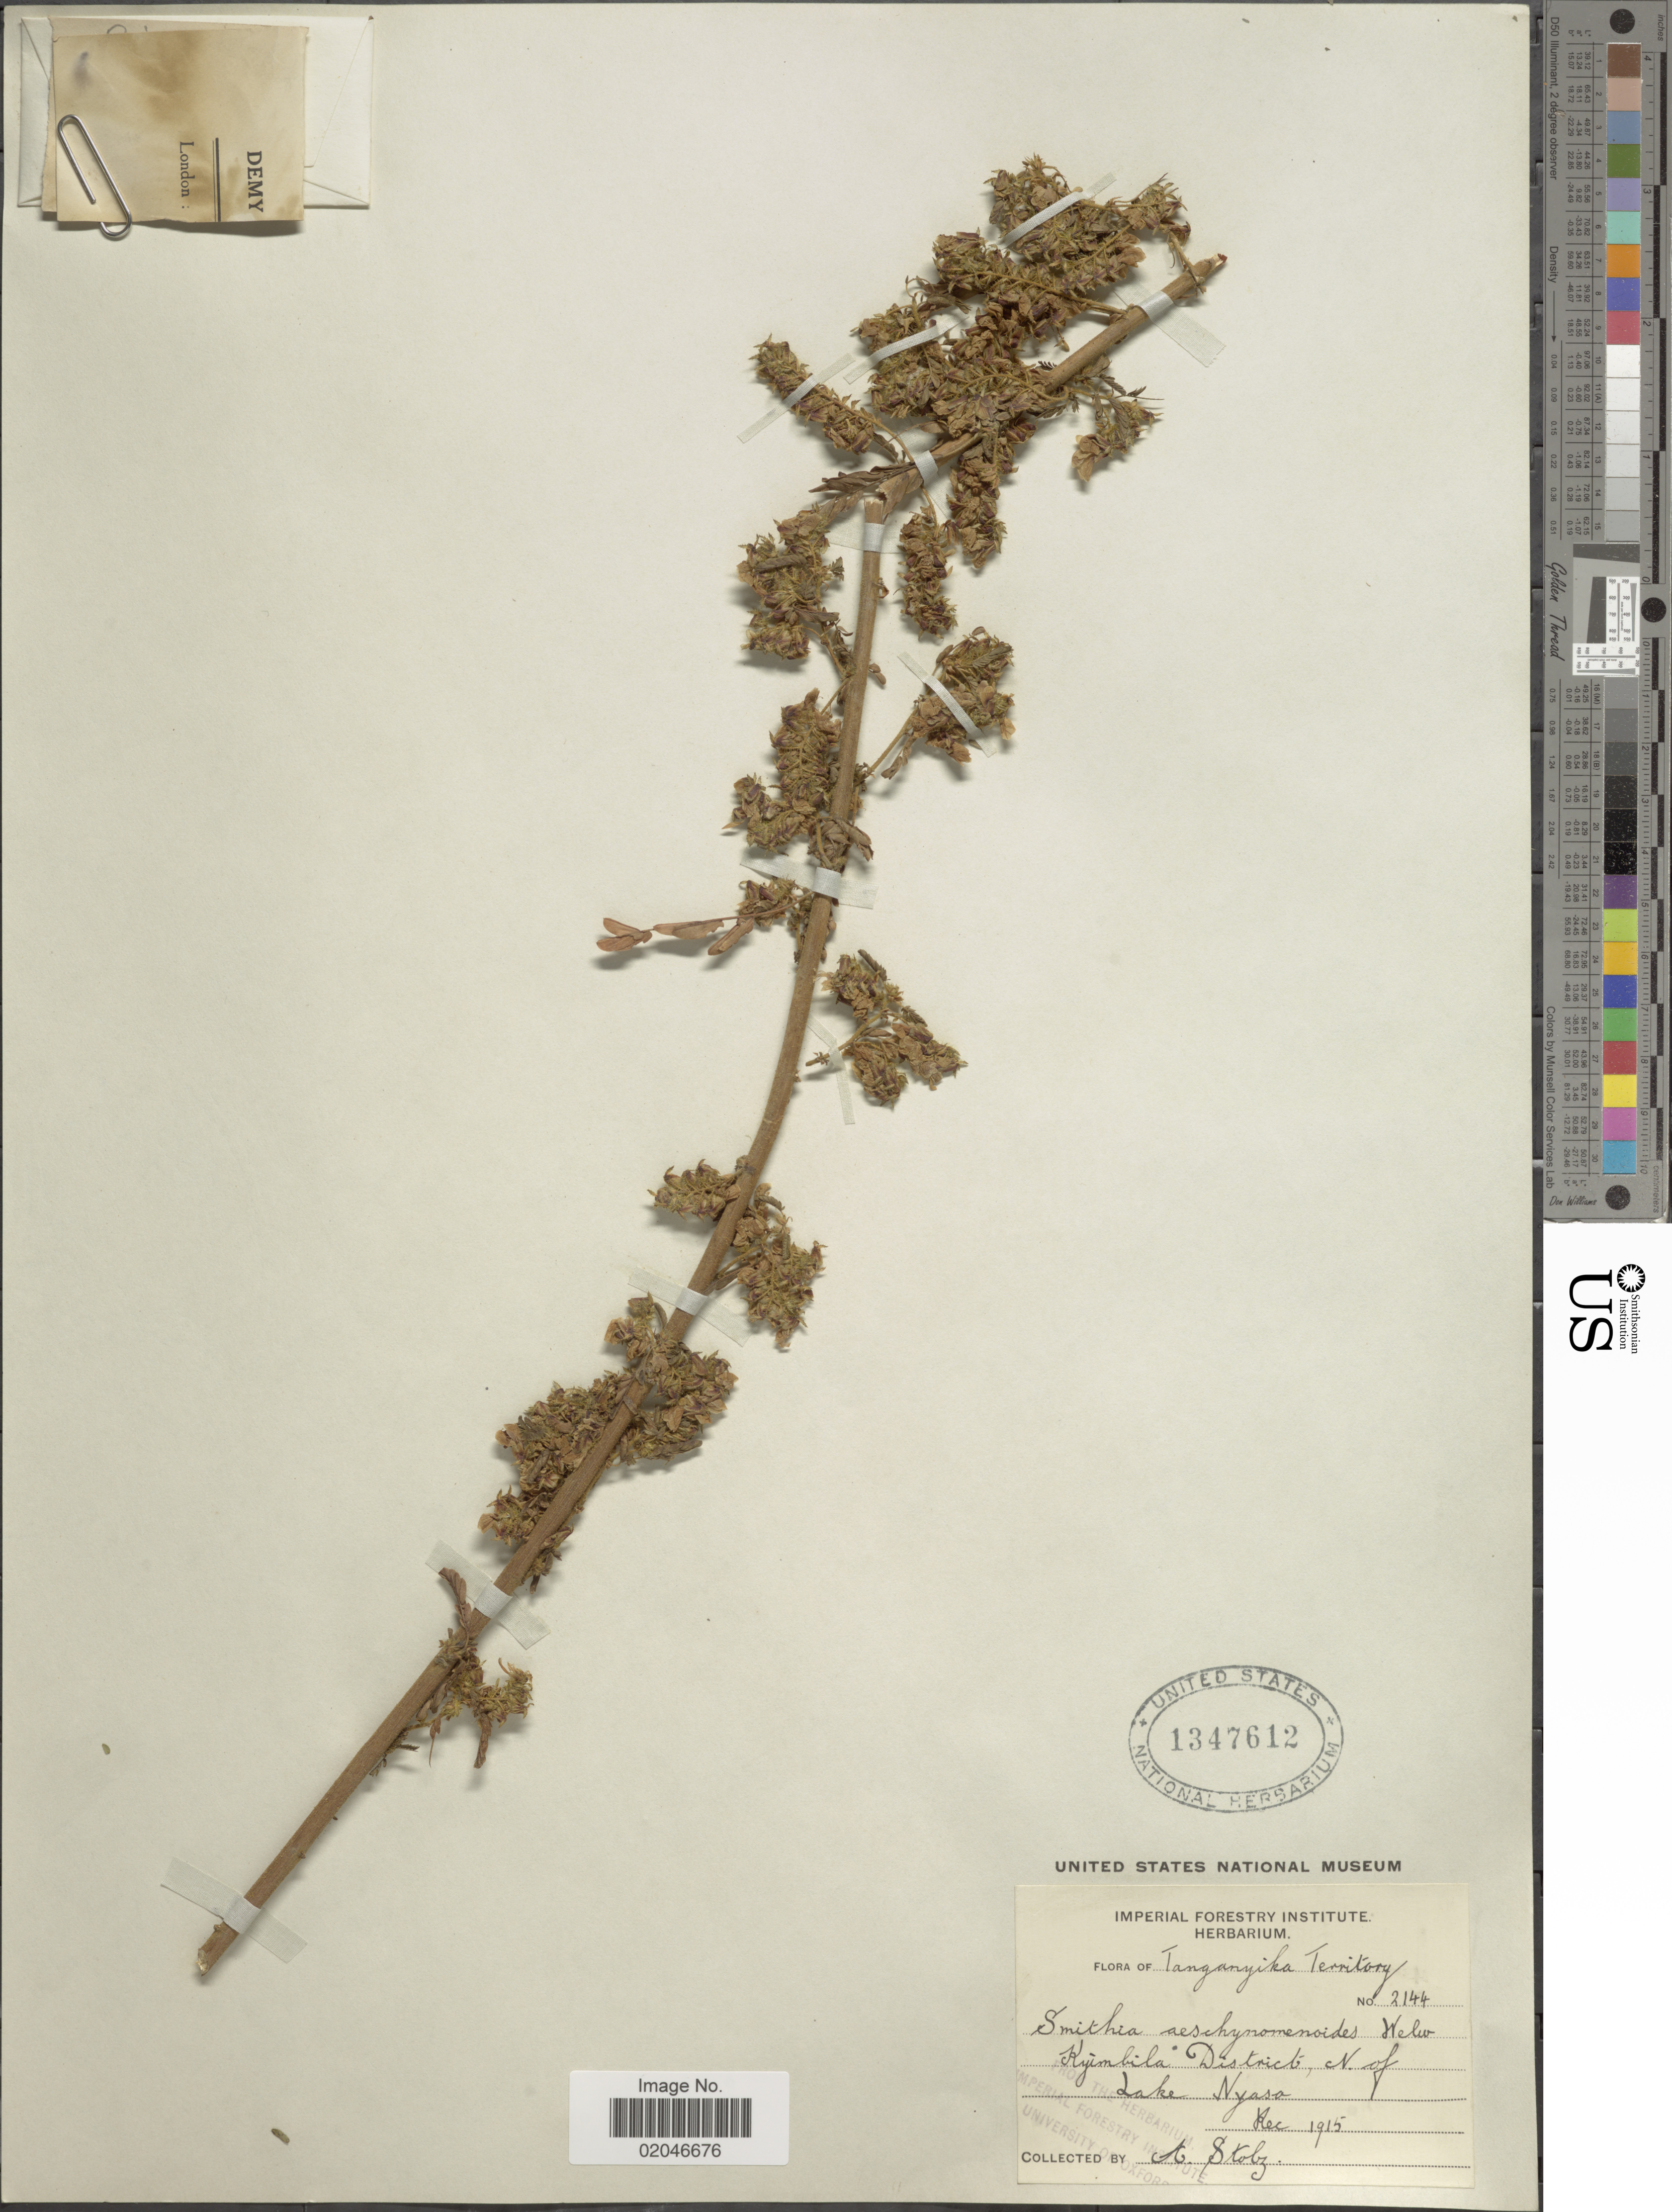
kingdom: Plantae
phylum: Tracheophyta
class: Magnoliopsida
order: Fabales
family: Fabaceae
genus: Kotschya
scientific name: Kotschya aeschnomenoides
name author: (Baker) Dewit & P.A. Duvign.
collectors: A. Stolz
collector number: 2144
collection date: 1915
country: Tanzania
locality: Tanganyika Territory, Kyimbila District, N of Lake Nyasa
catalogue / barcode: US 1347612